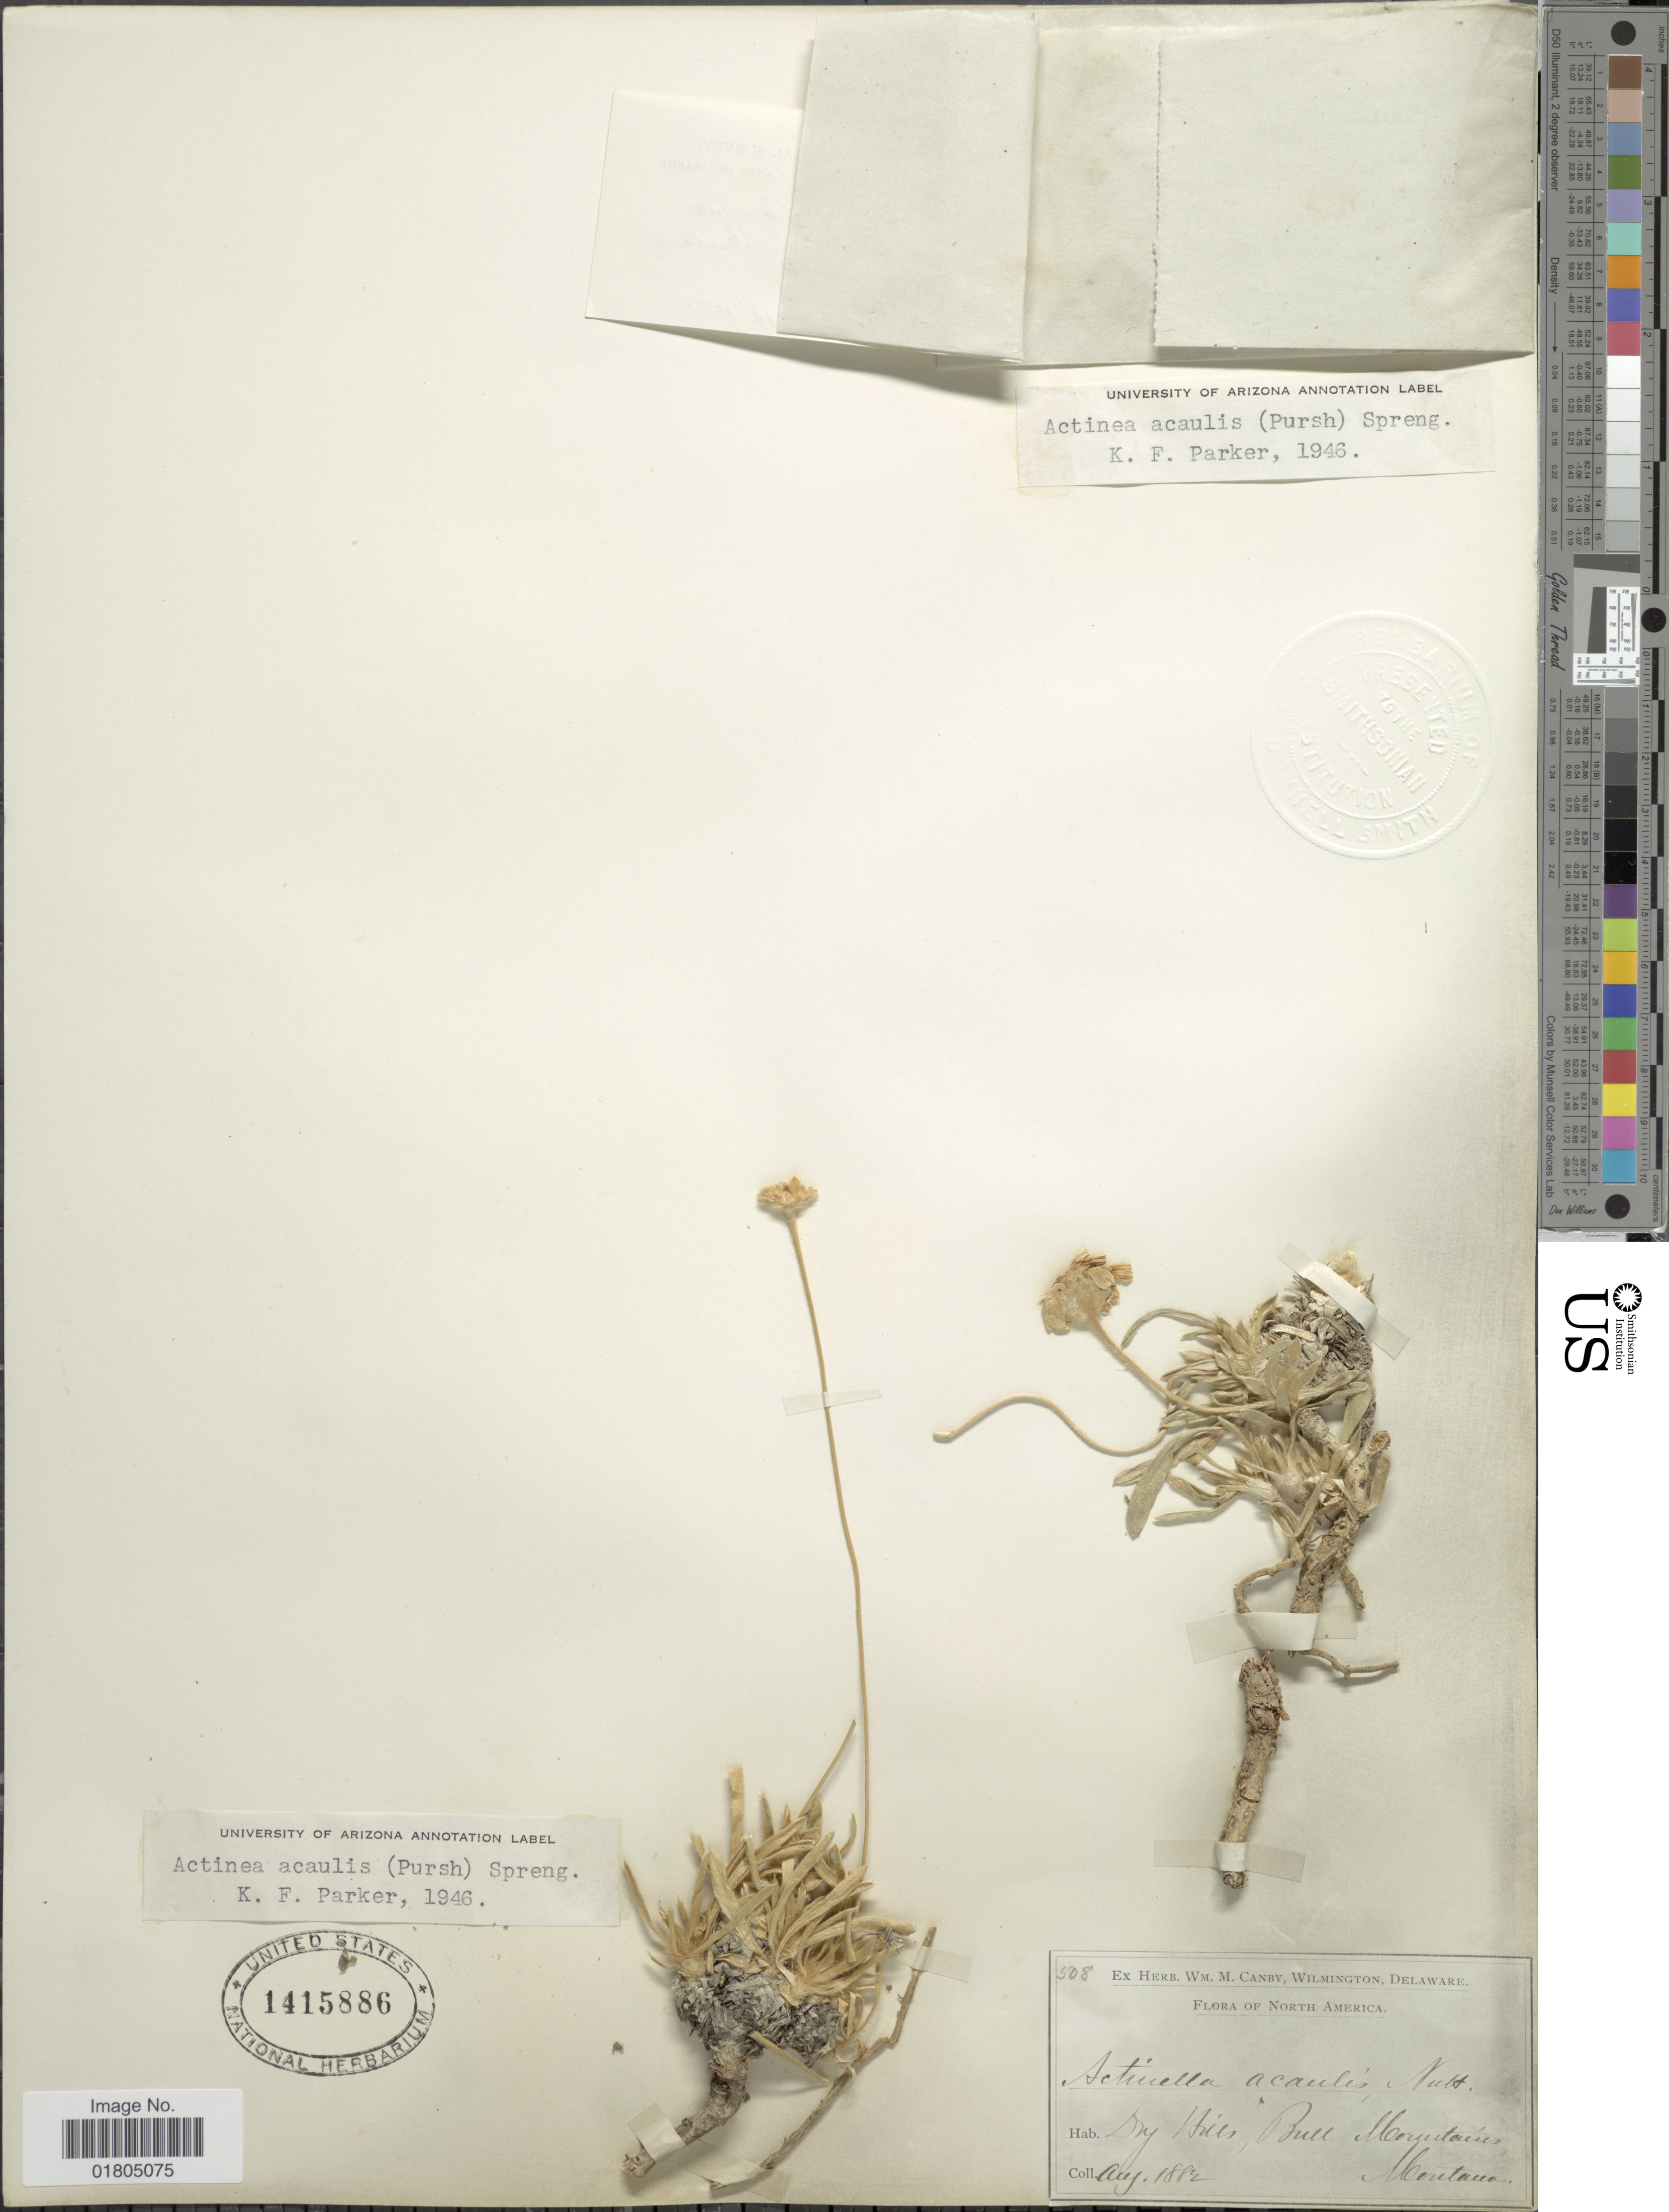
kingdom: Plantae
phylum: Tracheophyta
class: Magnoliopsida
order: Asterales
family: Asteraceae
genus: Actinea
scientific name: Actinea acaulis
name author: (Pursh) Spreng.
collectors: ex herb. W.M. Canby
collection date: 1882-08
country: United States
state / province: Montana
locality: Dry hills, Bull Mountain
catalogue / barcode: US 1415886